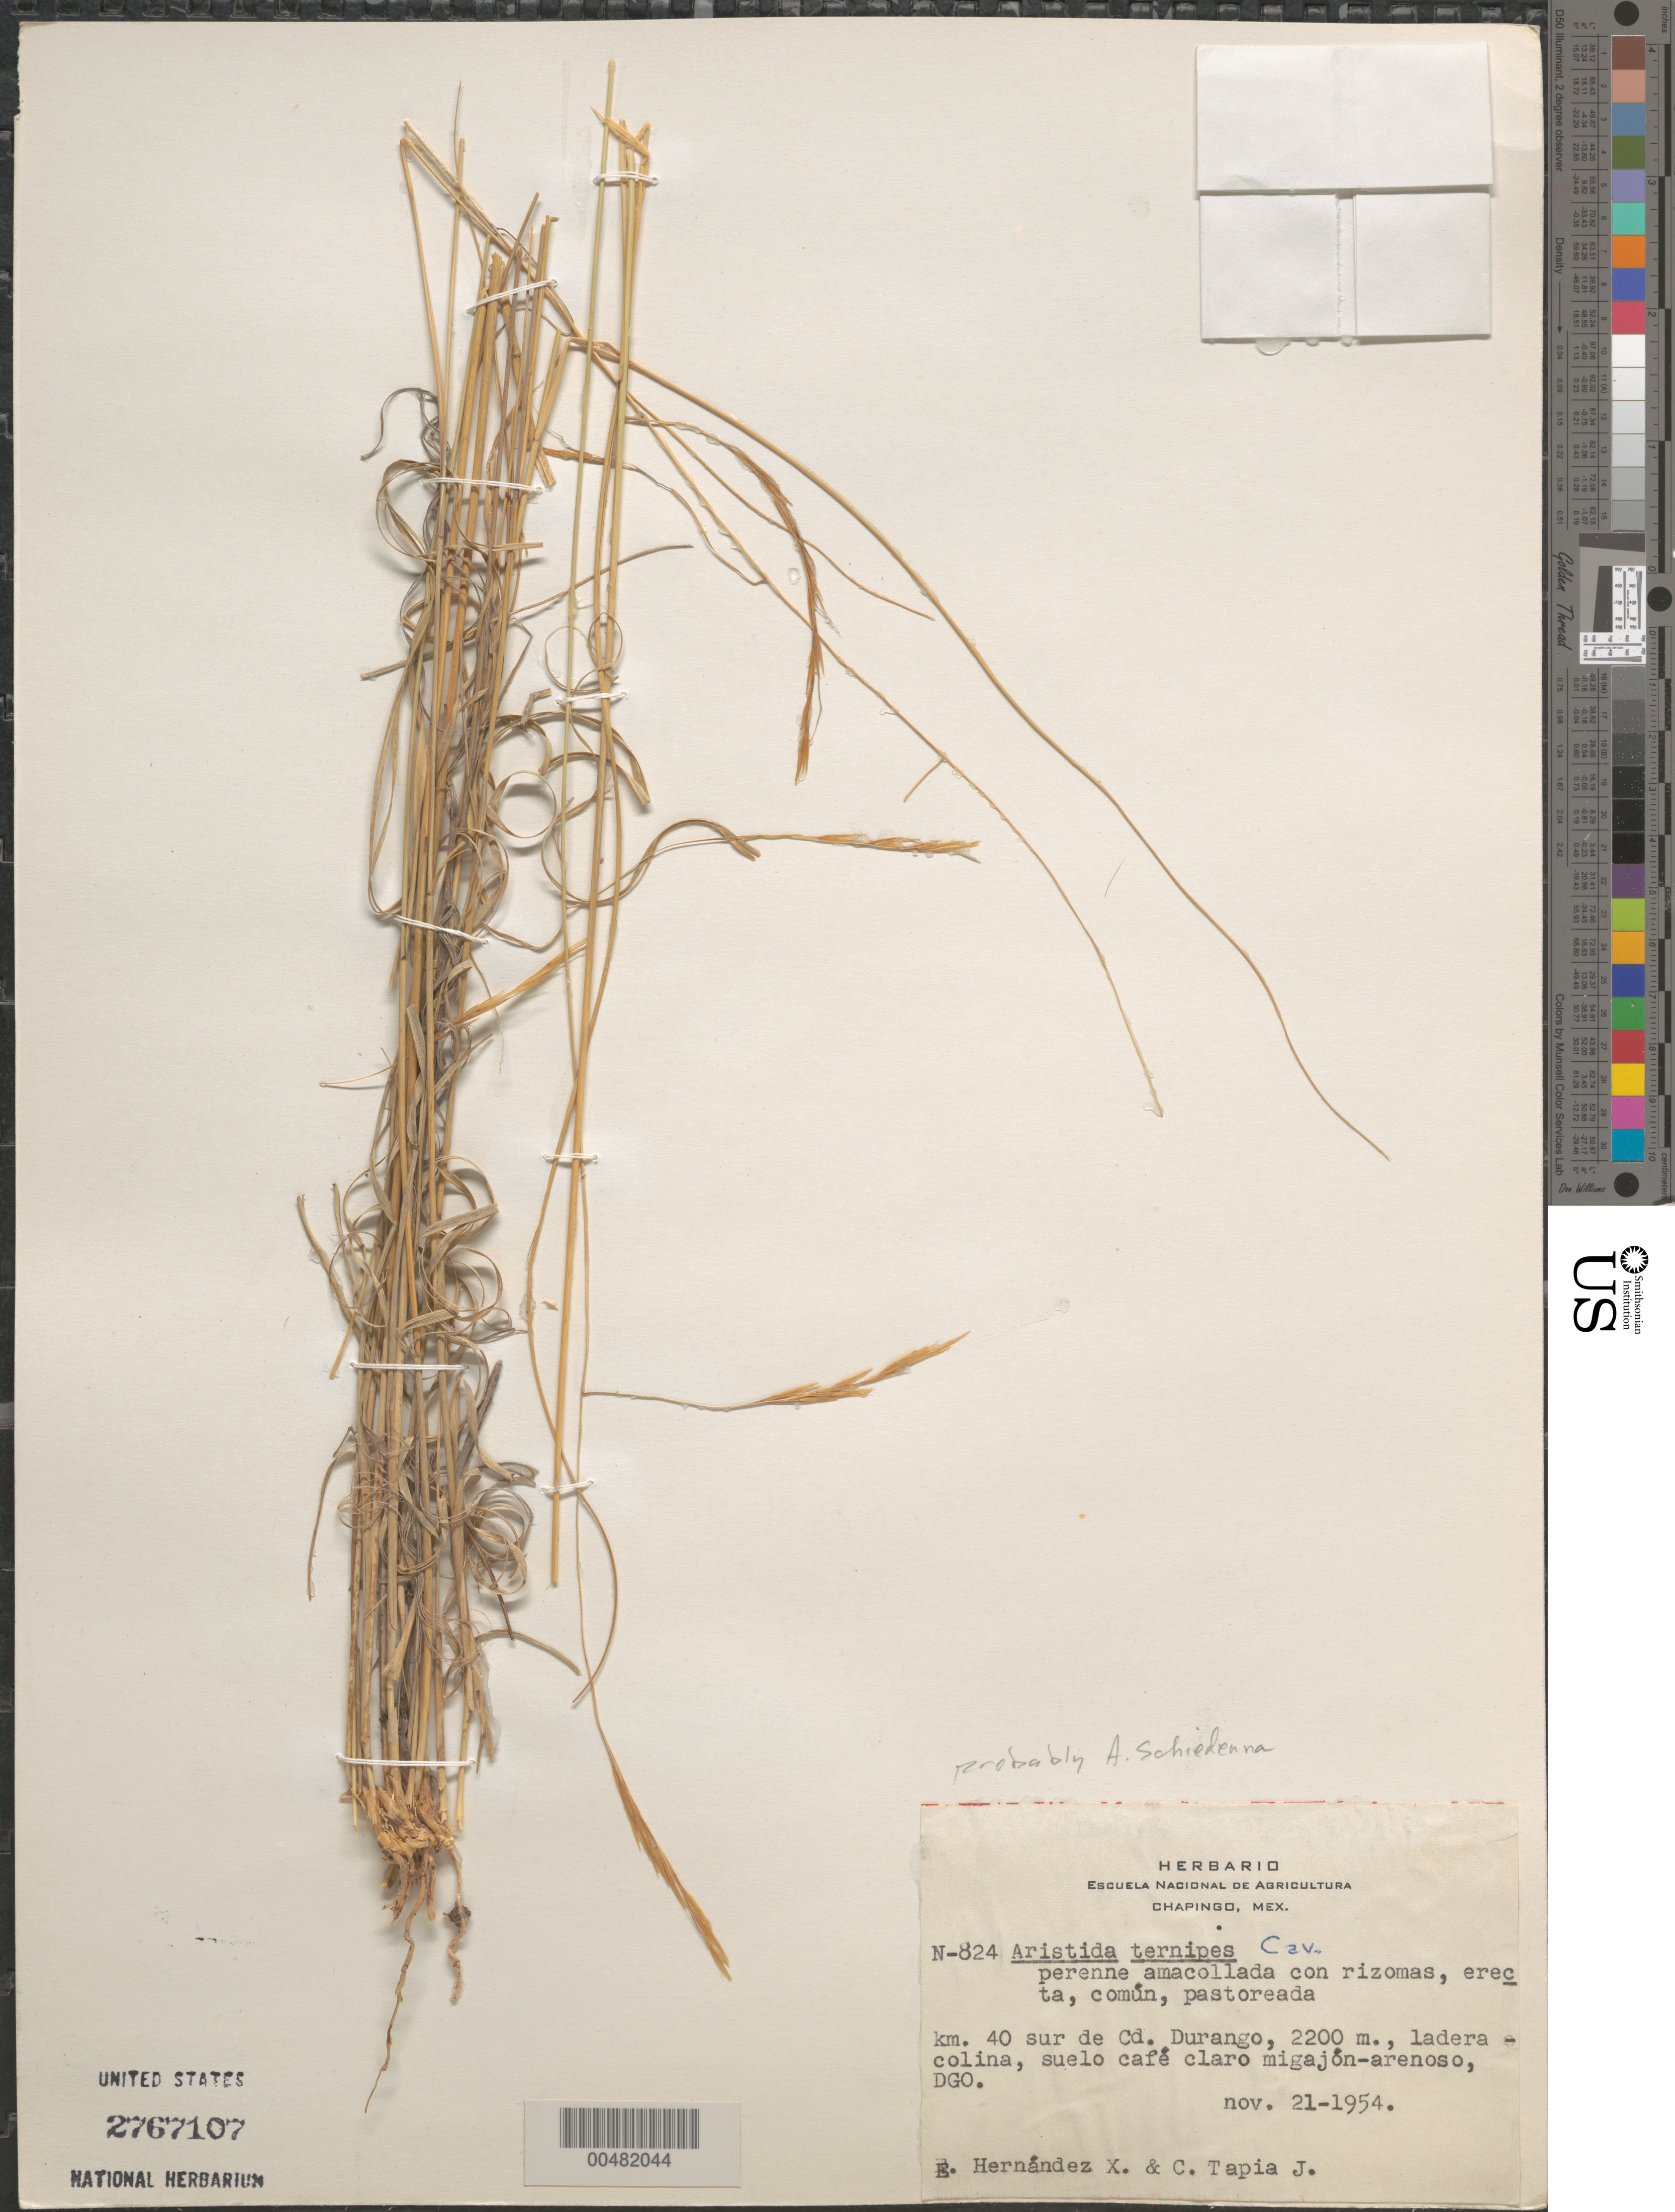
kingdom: Plantae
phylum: Tracheophyta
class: Liliopsida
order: Poales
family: Poaceae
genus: Aristida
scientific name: Aristida ternipes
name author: Cav.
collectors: E. I. Hernández-X. & C. Tapia-J.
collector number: N-824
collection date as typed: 21 Nov 1954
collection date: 1954-11-21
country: Mexico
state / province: Durango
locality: Km 40 sur de Cd. Durango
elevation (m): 2200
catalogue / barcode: US 2767107